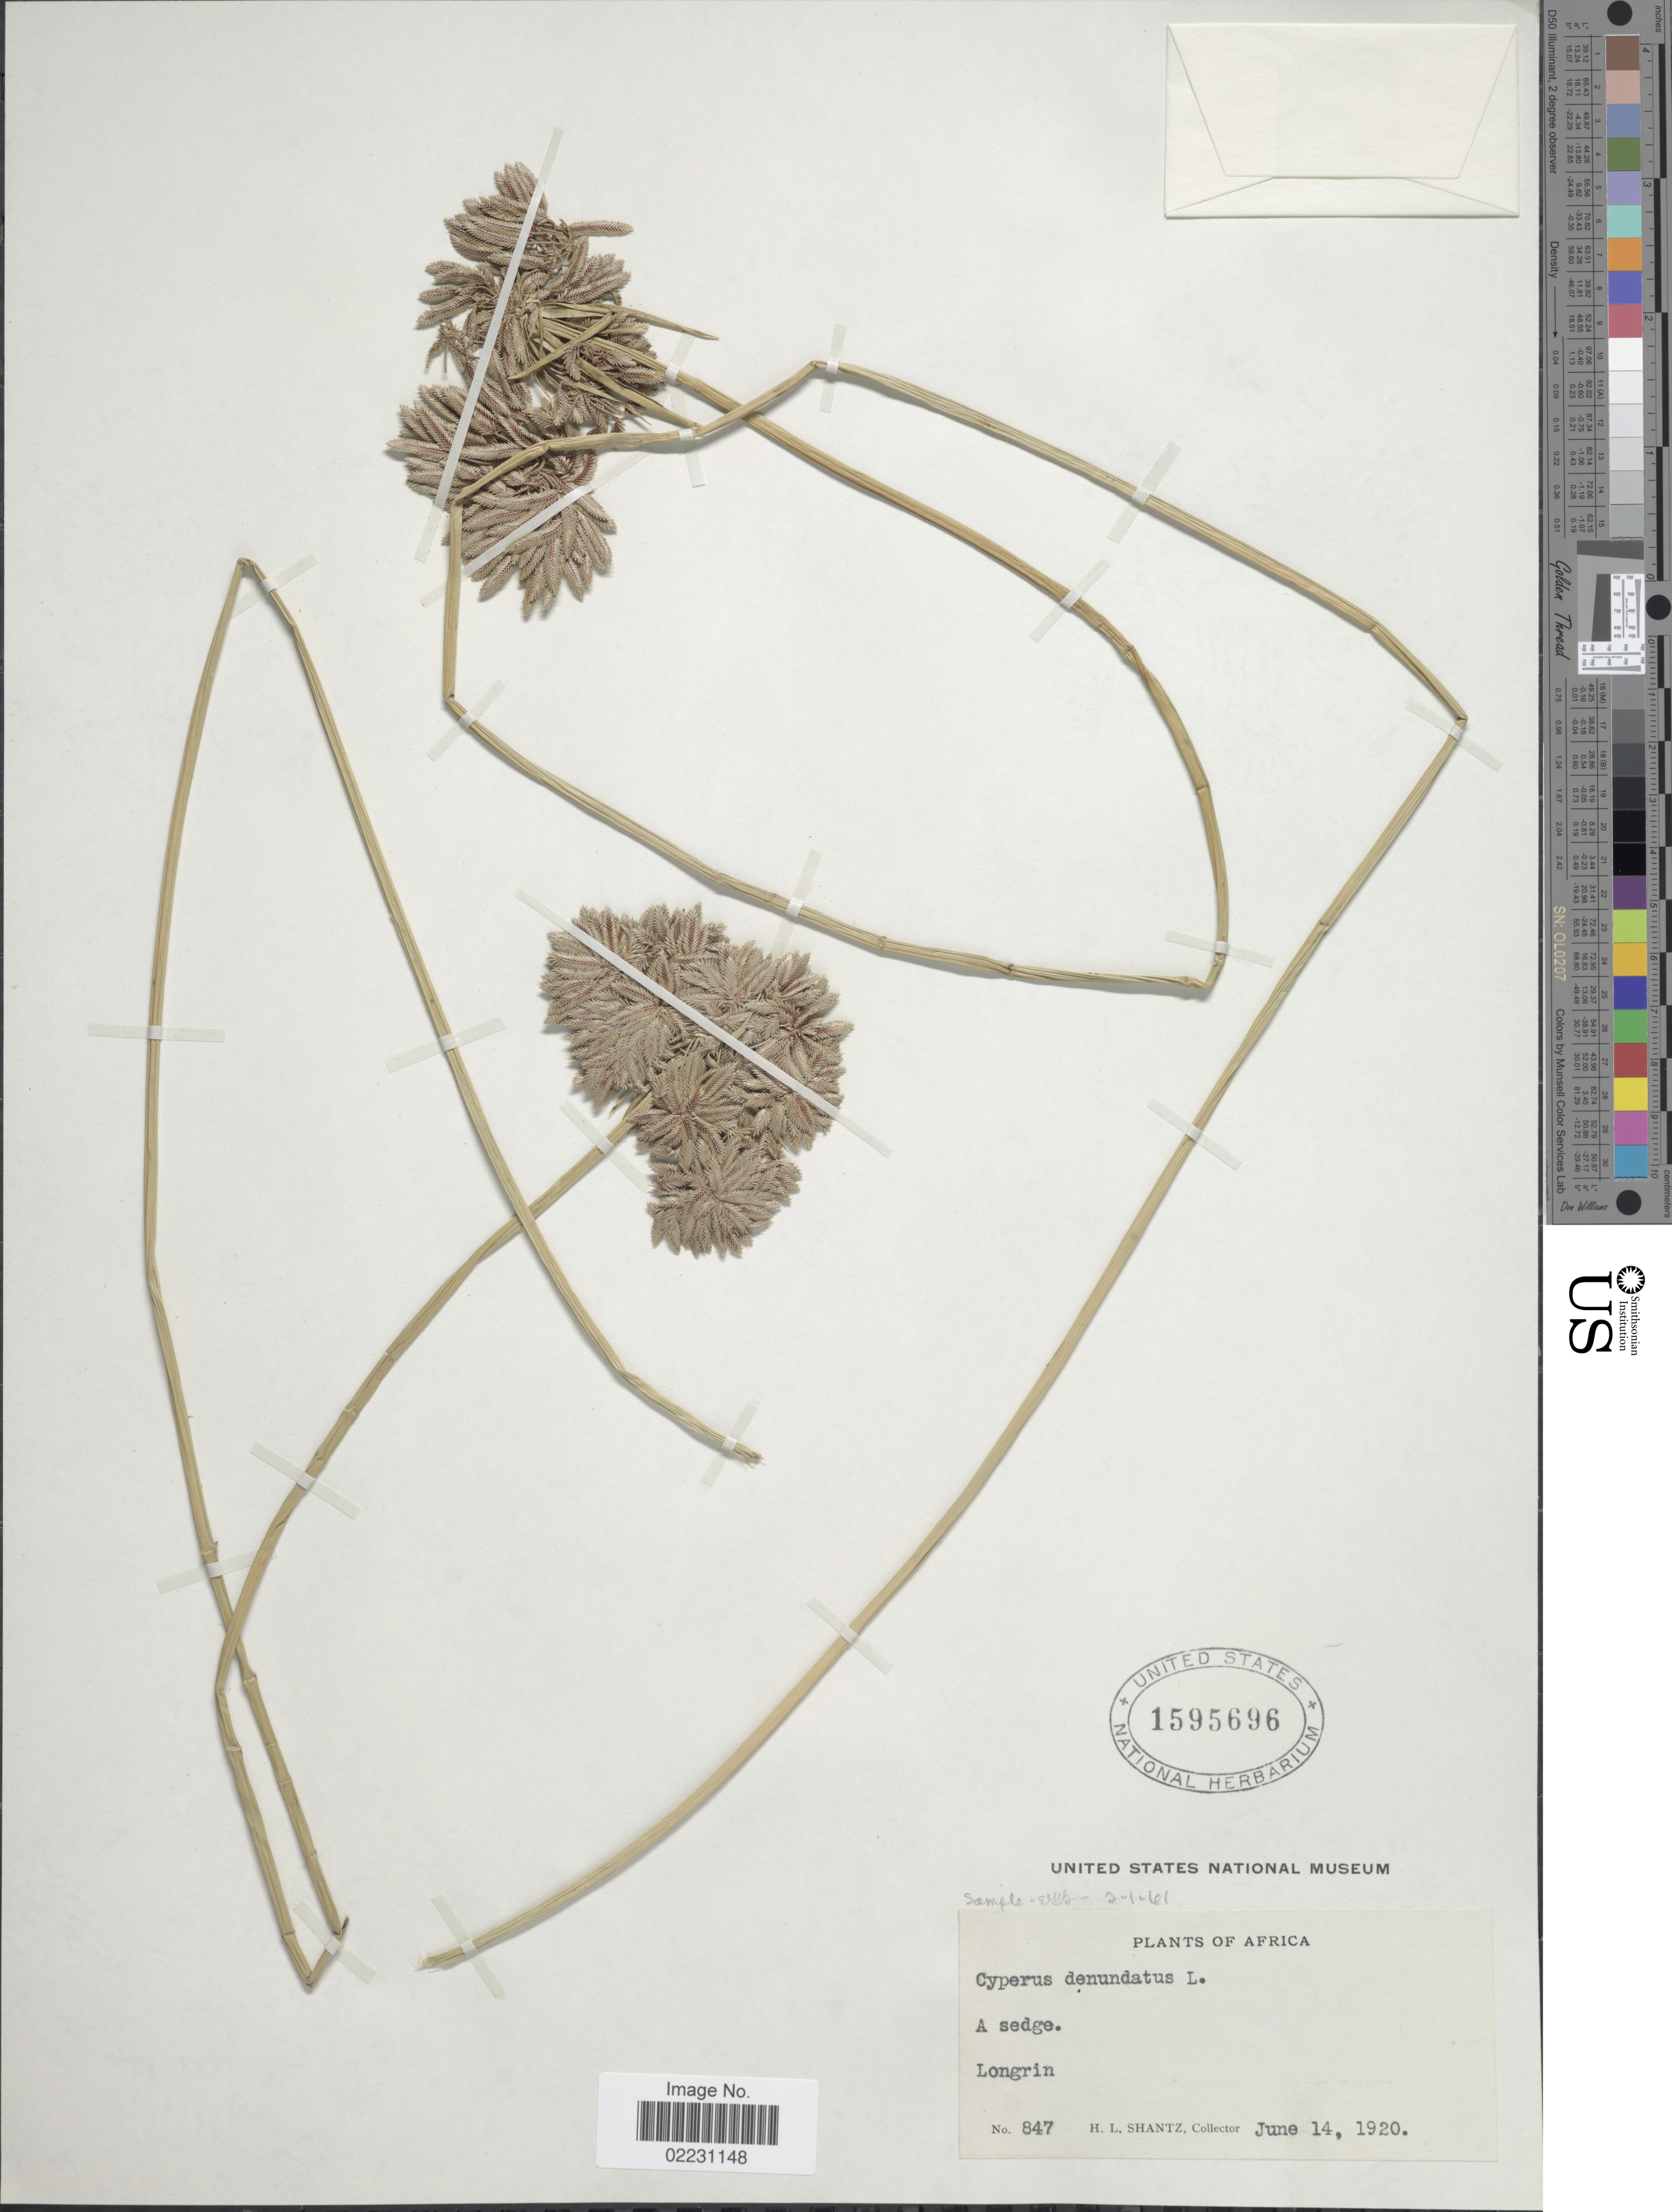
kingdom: Plantae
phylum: Tracheophyta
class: Liliopsida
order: Poales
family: Cyperaceae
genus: Cyperus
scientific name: Cyperus marginatus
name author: Thunb.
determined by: Strong, Mark T., (BOT), Smithsonian Institution - National Museum of Natural History (UNITED STATES)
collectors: H. Shantz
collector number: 847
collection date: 1920-06-14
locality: Longrin. Africa.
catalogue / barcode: US 1595696